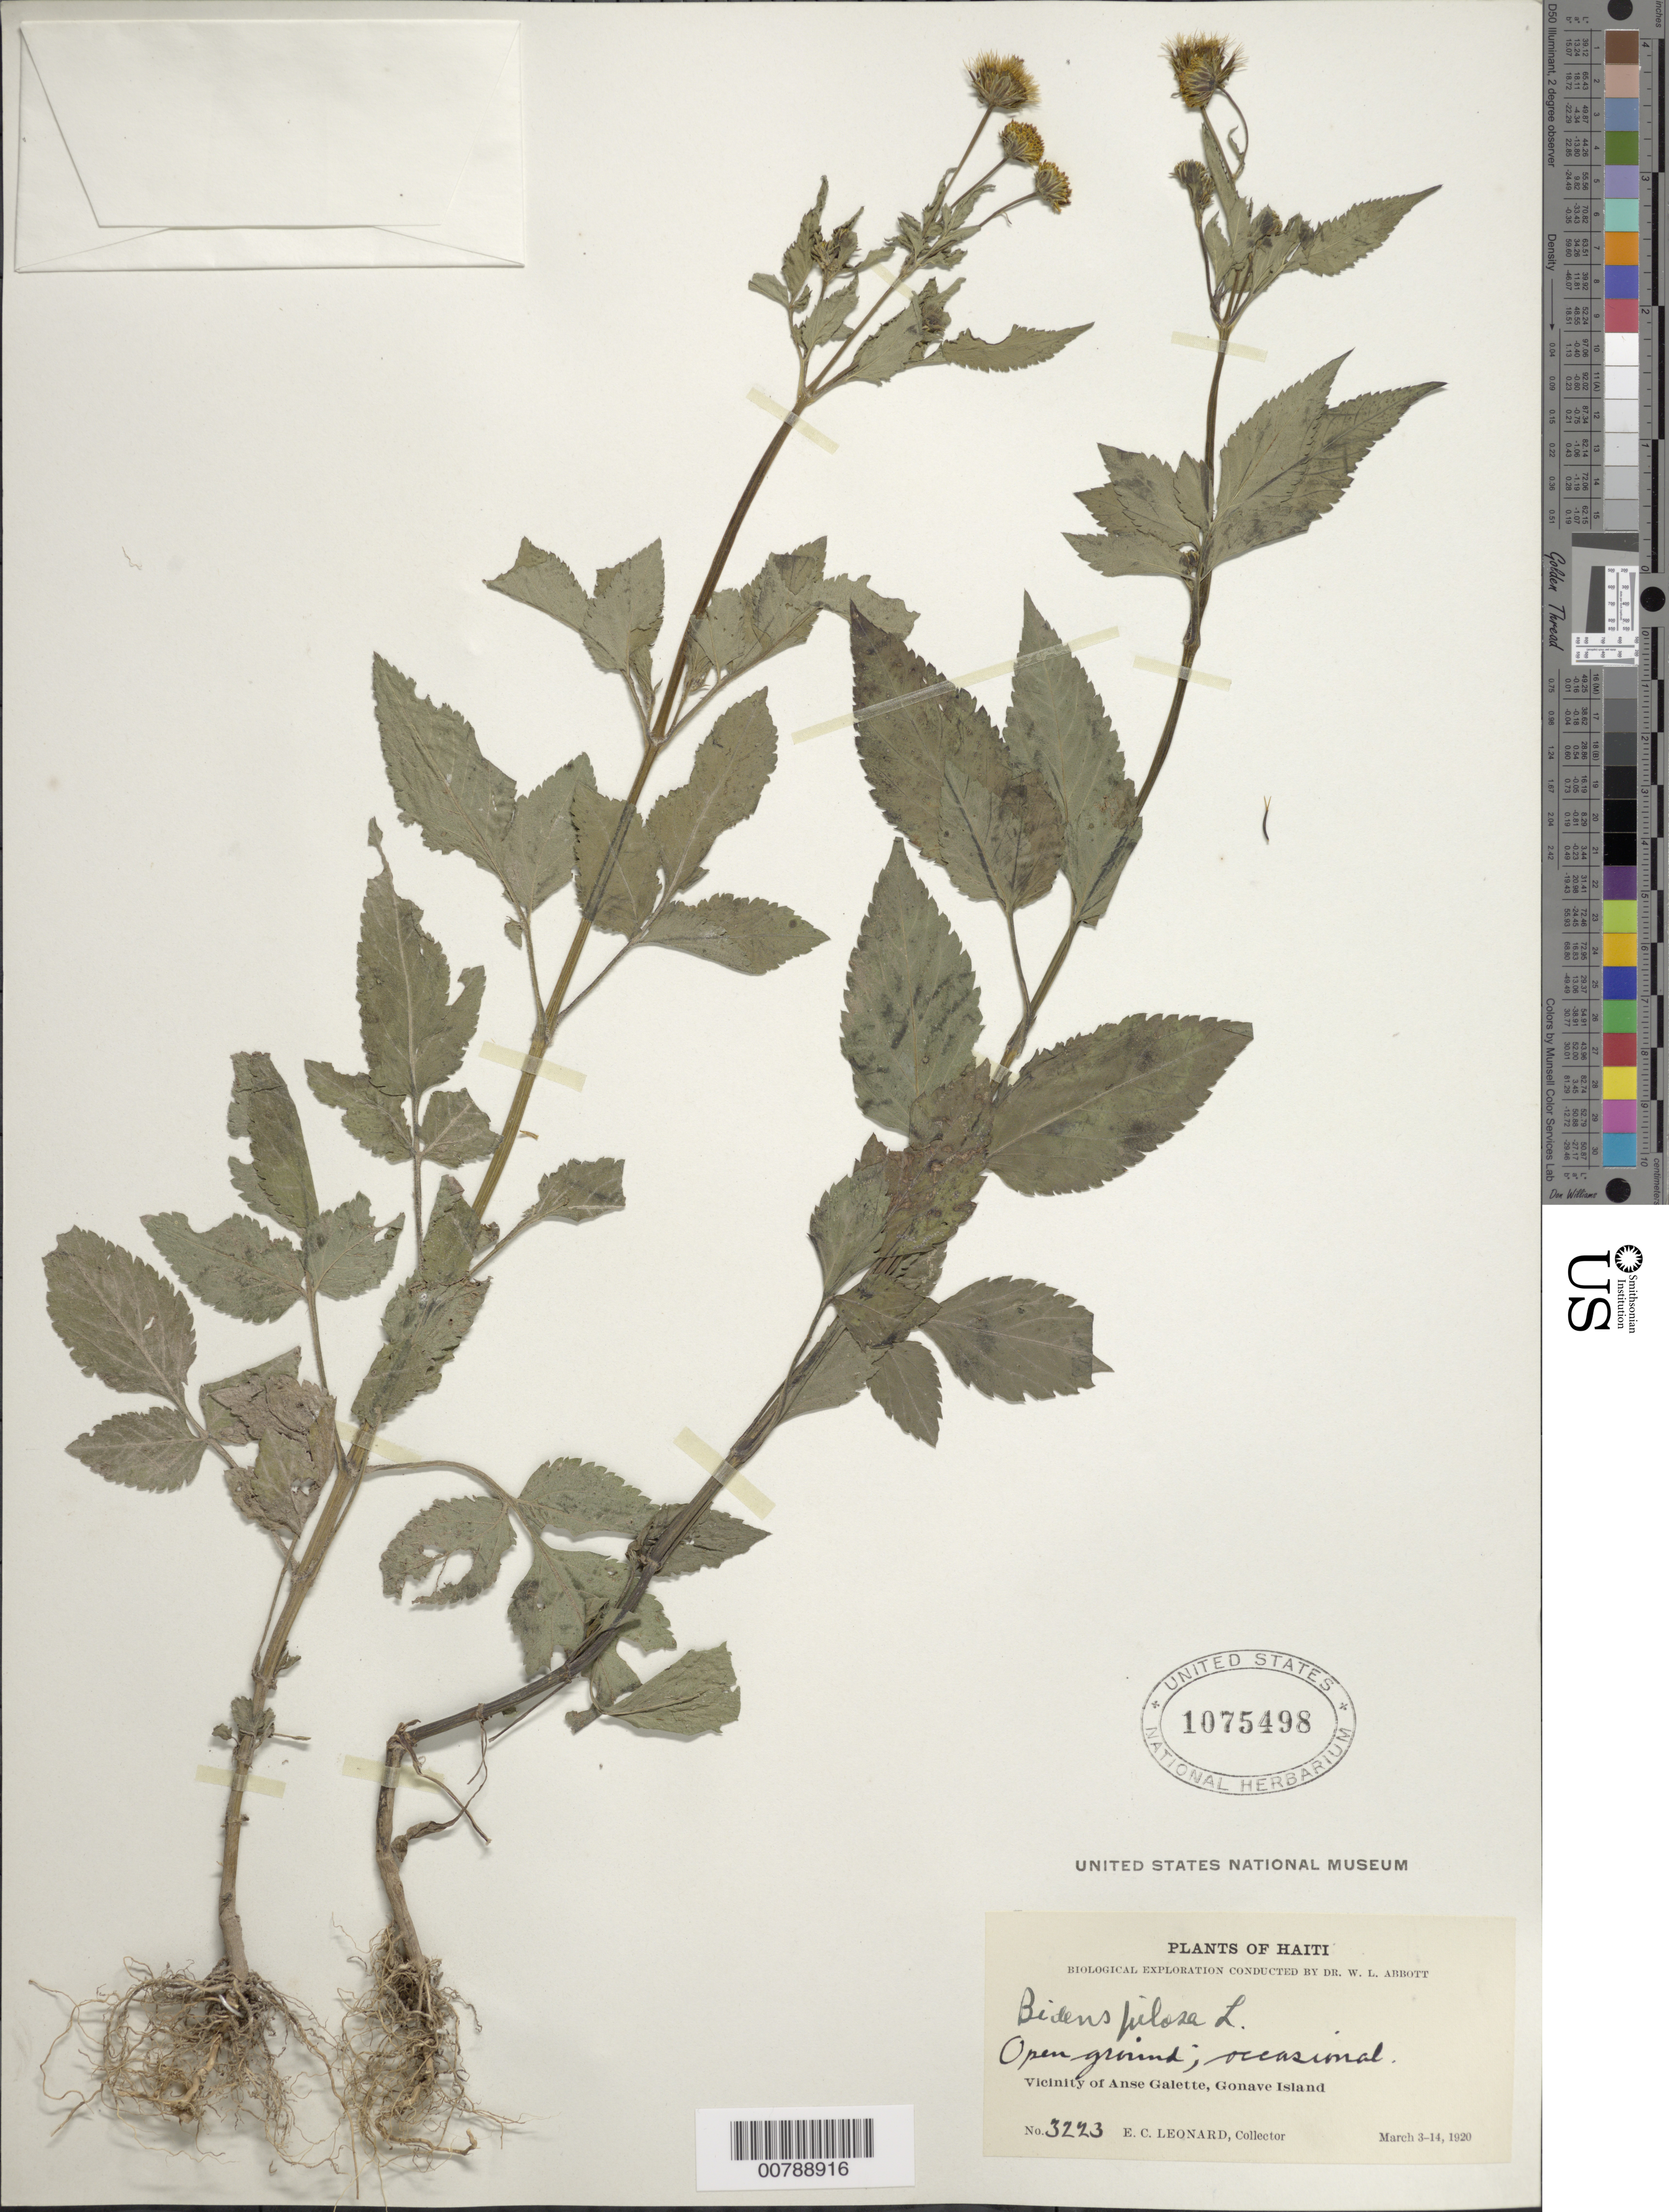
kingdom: Plantae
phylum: Tracheophyta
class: Magnoliopsida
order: Asterales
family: Asteraceae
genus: Bidens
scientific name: Bidens pilosa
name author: L.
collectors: E. C. Leonard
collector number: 3223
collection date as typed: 03 Mar 1920 to 14 Mar 1920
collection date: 1920-03-03/1920-03-14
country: Haiti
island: Hispaniola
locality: Vicinity of Anse Galette, Gonave Island.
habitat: Open ground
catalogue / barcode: US 1075498